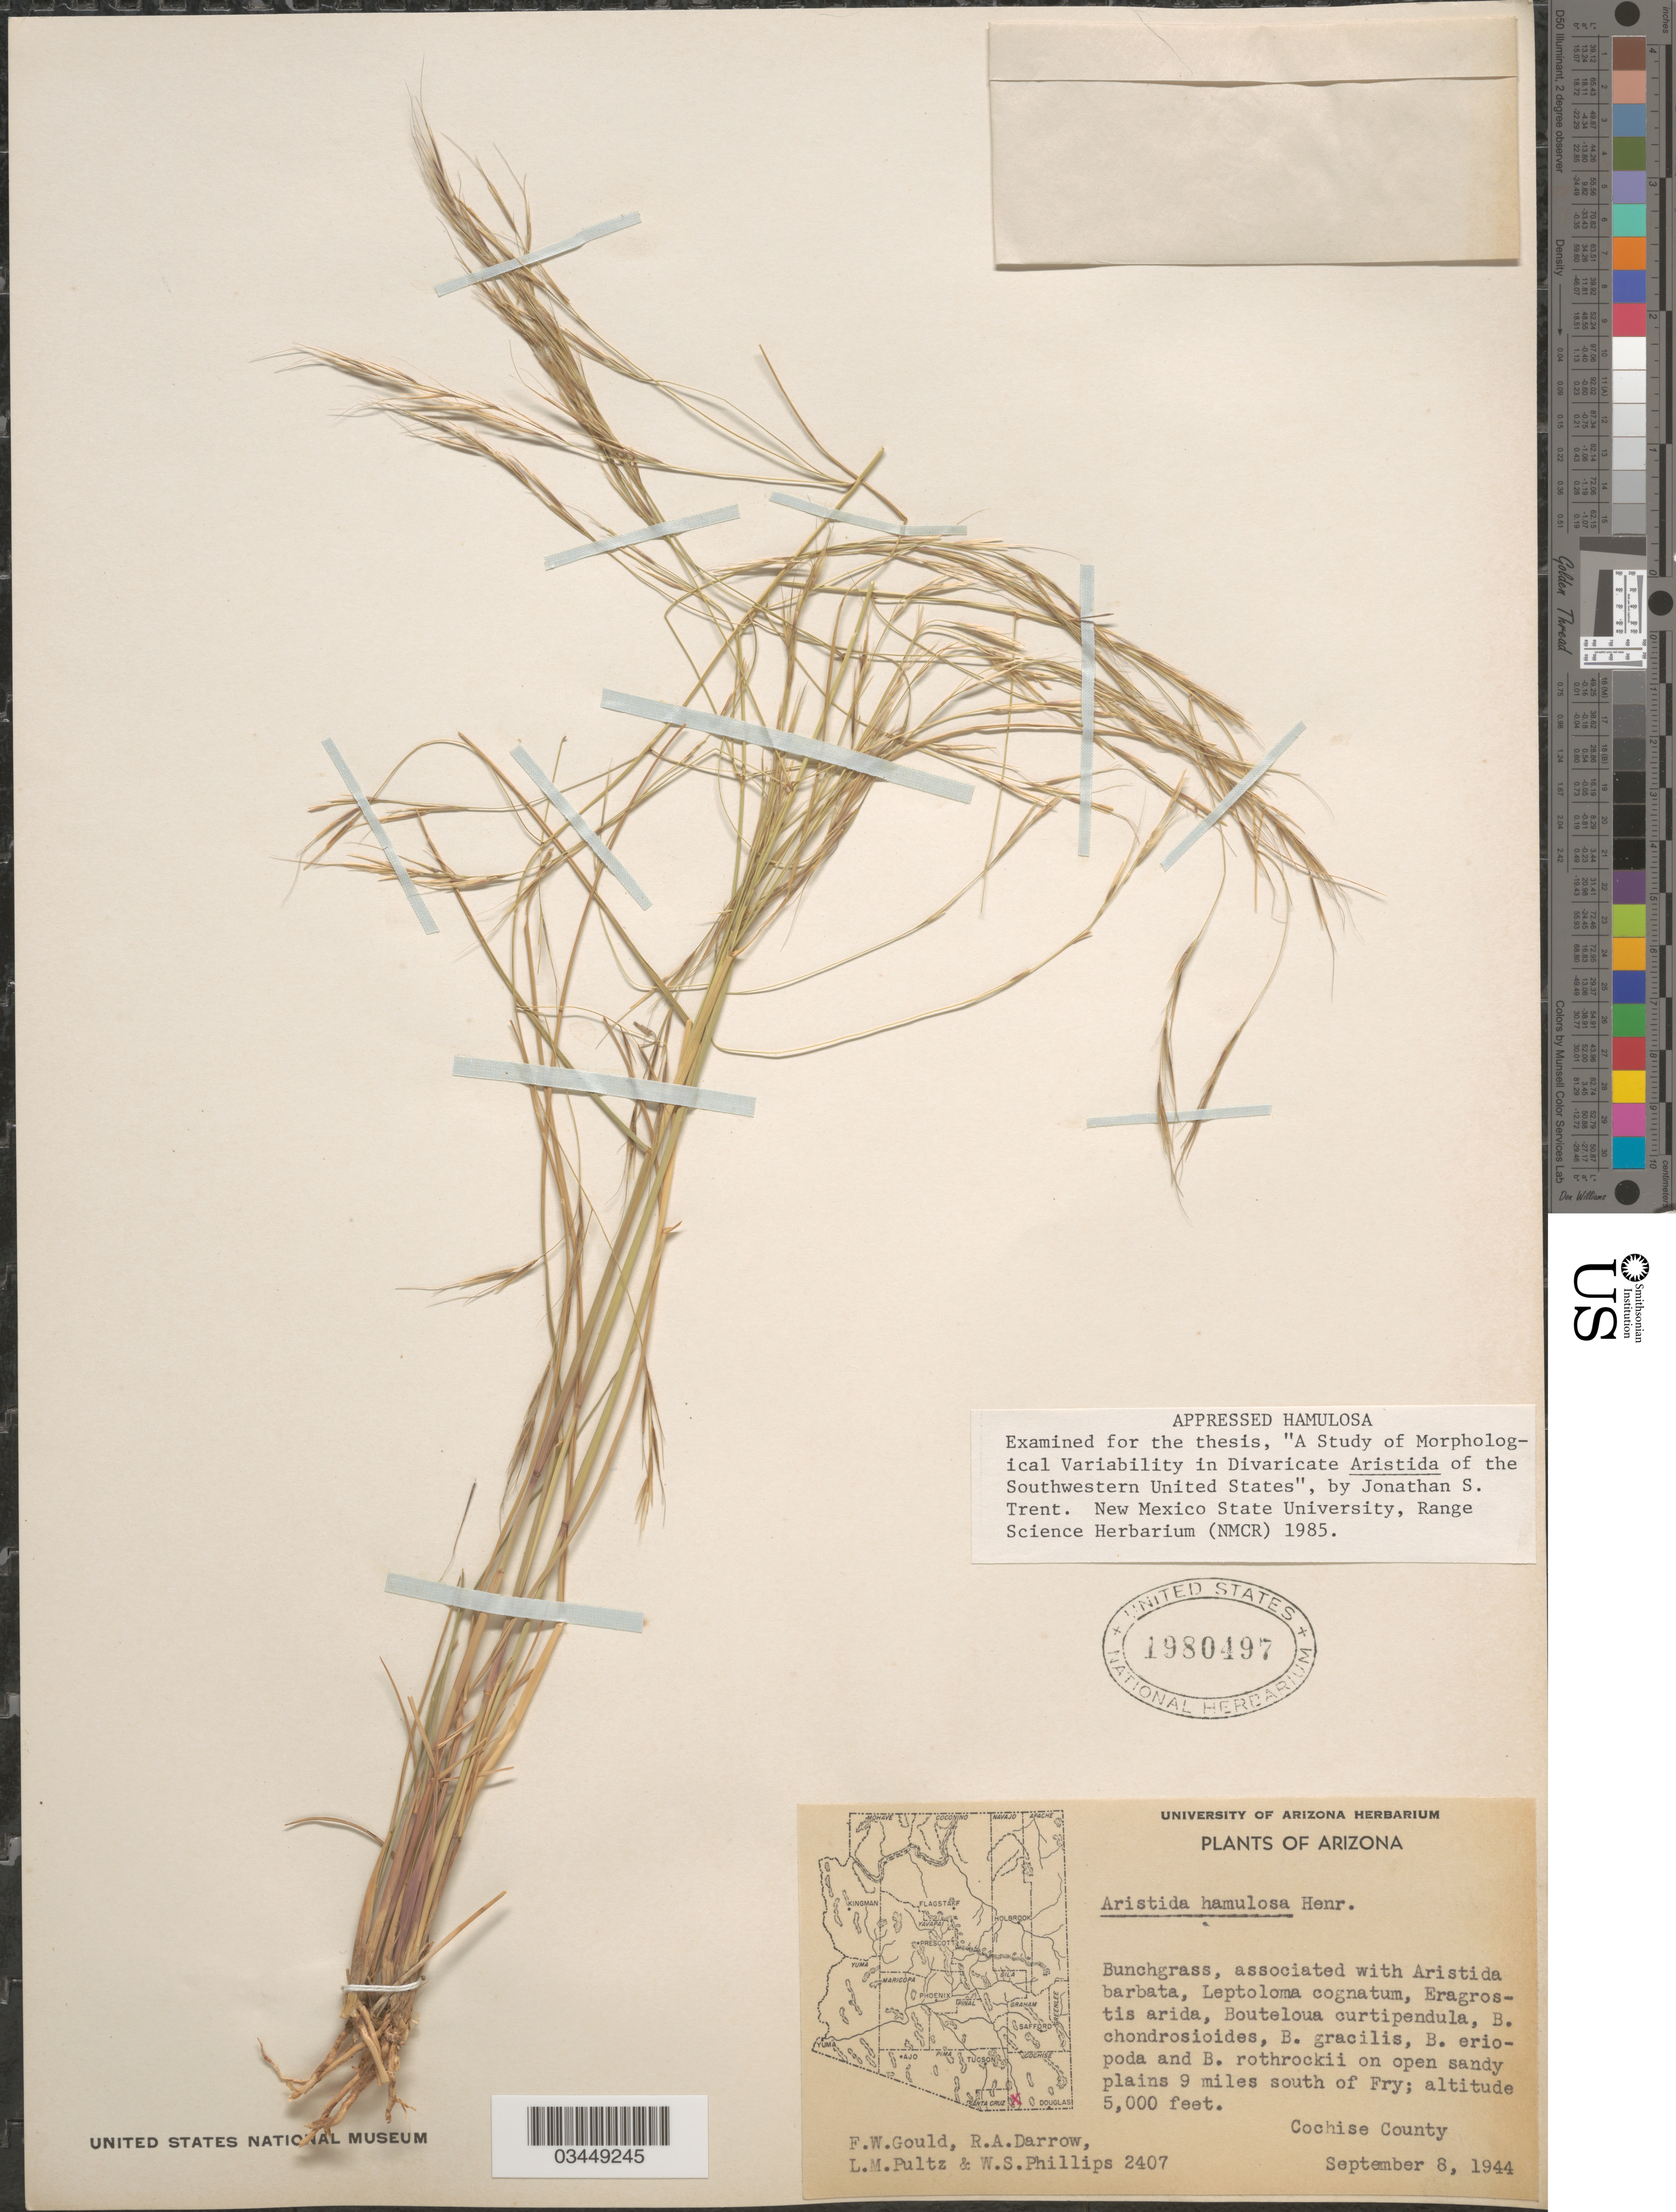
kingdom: Plantae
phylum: Tracheophyta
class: Liliopsida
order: Poales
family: Poaceae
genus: Aristida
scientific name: Aristida hamulosa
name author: Henr.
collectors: F. W. Gould, R. A. Darrow, L. Pultz & W. S. Phillips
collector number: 2407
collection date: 1944-09-08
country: United States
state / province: Arizona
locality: On open sandy plains 9 miles south of Fry. Cochise County.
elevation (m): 1524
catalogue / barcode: US 1980497